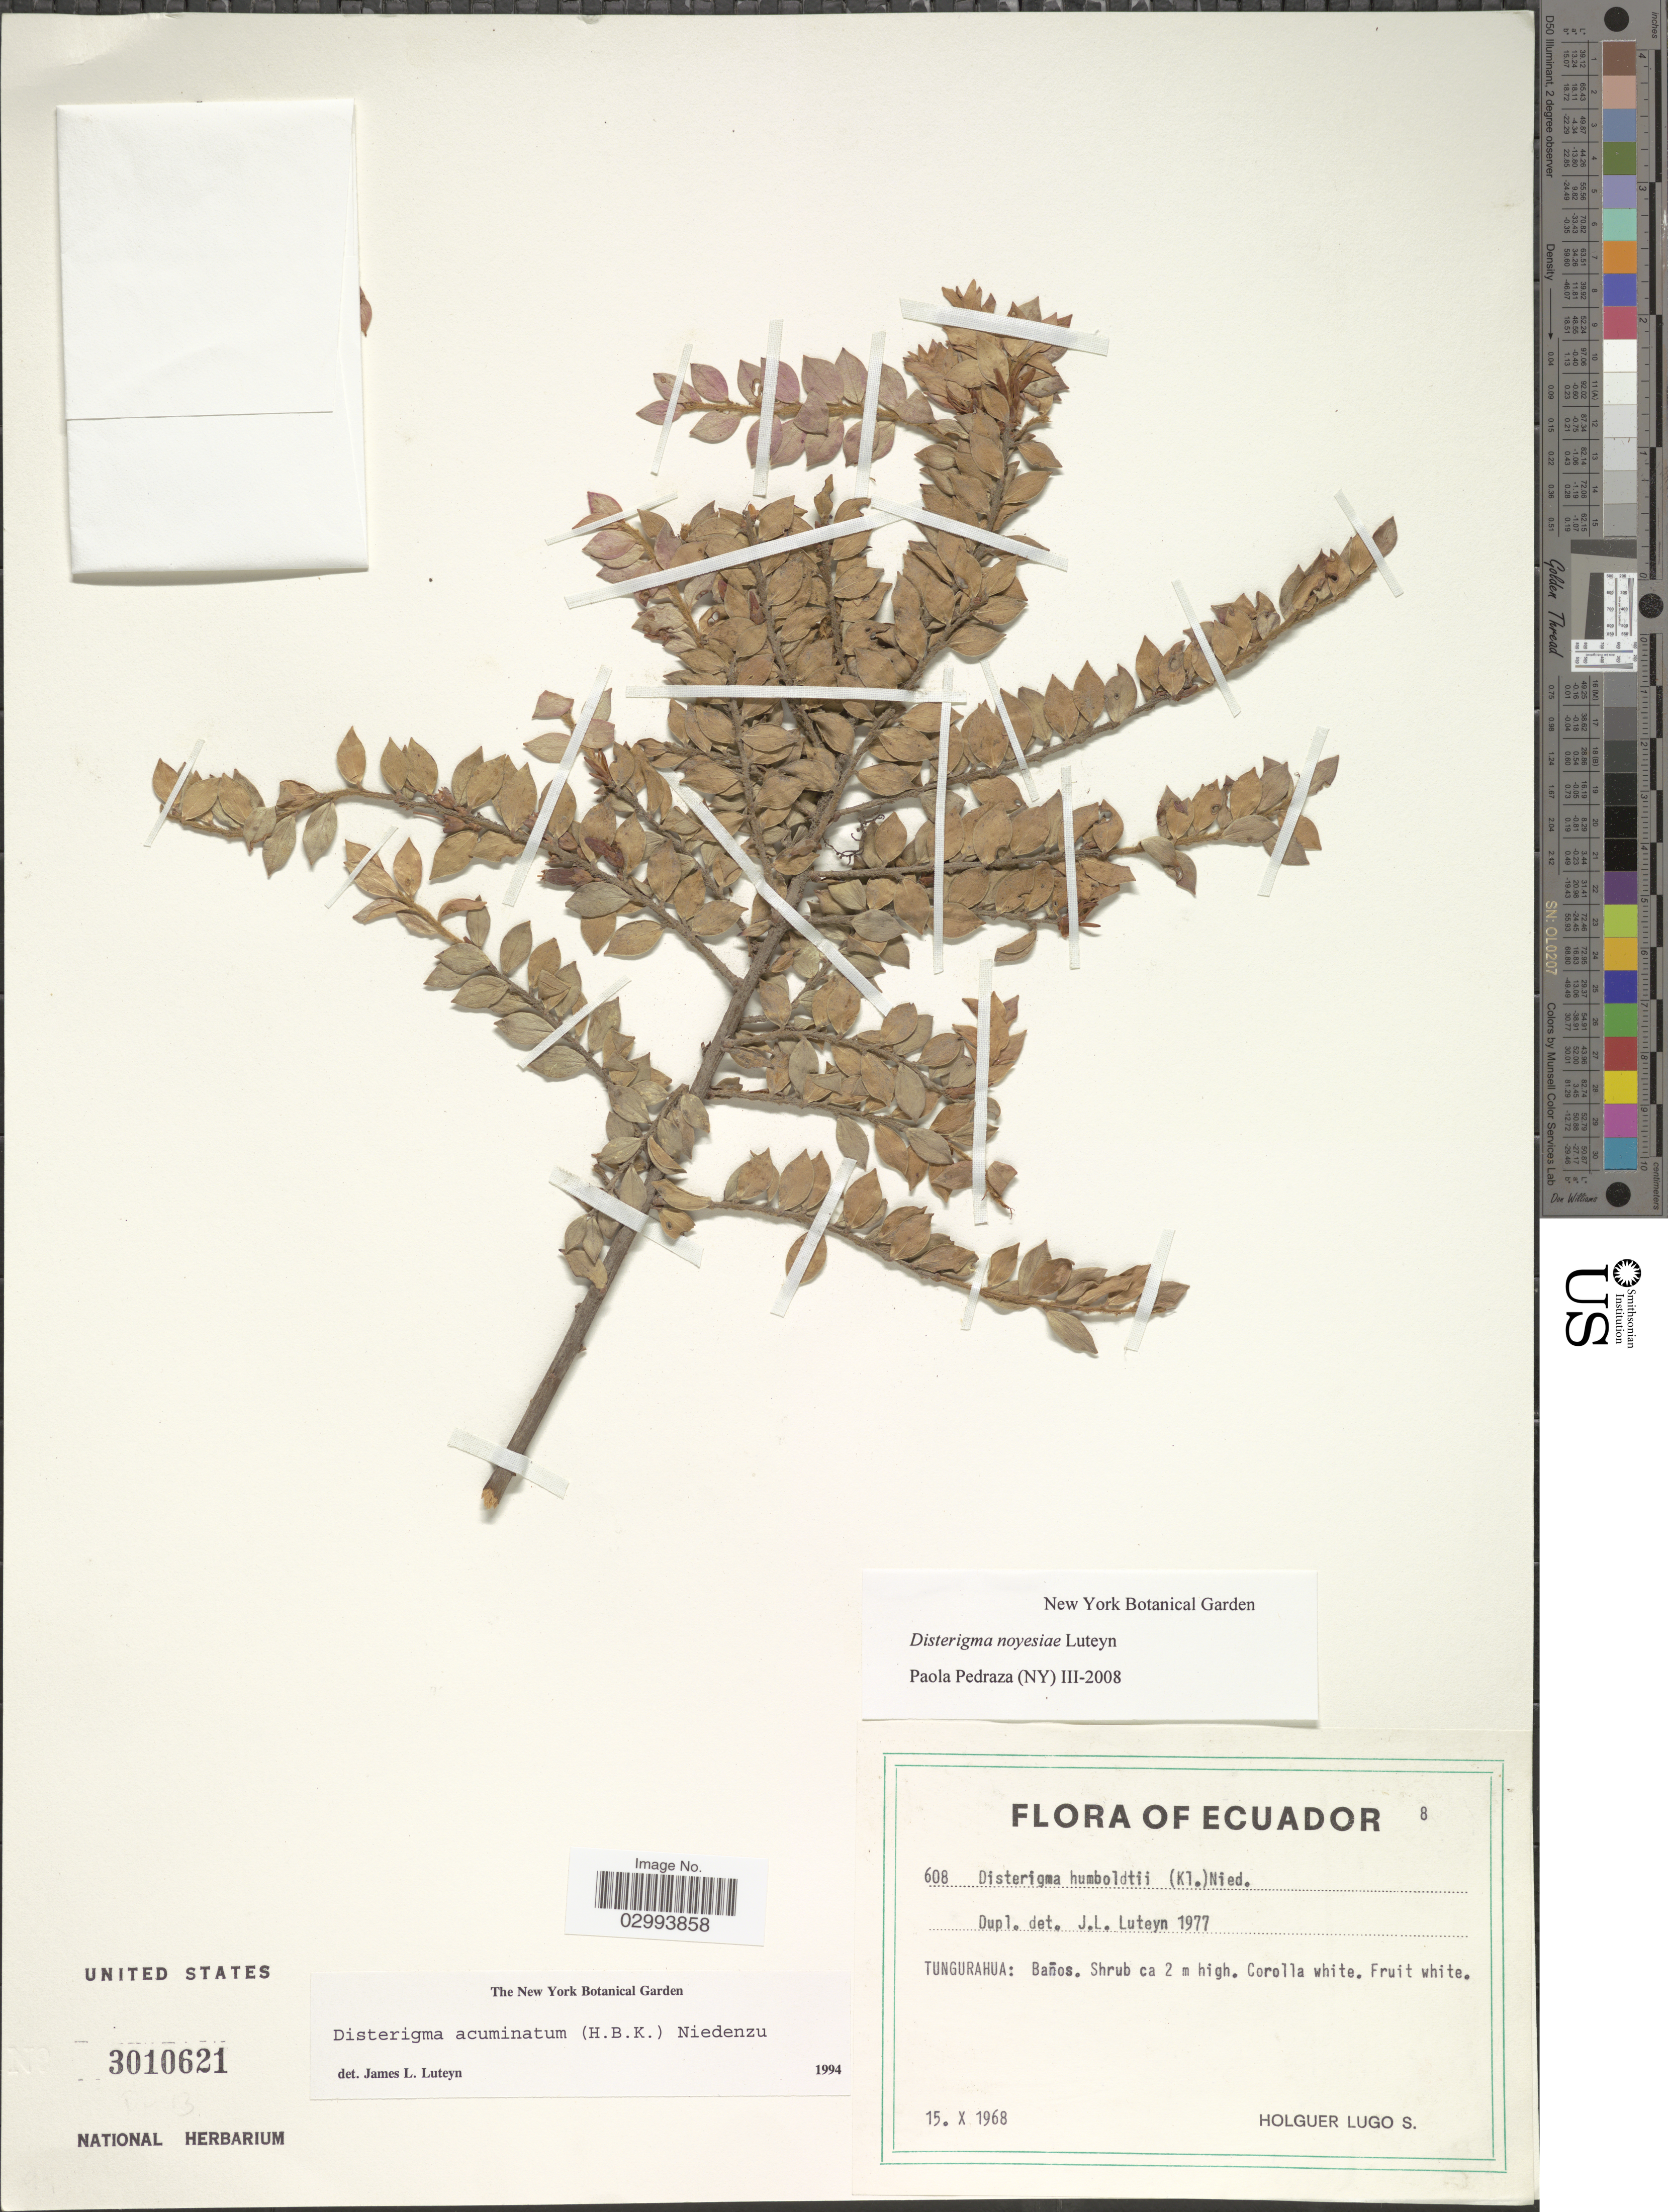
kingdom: Plantae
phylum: Tracheophyta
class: Magnoliopsida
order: Ericales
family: Ericaceae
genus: Disterigma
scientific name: Disterigma noyesiae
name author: Luteyn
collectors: H. Lugo S.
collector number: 608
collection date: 1968-10-15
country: Ecuador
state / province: Tungurahua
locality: Baños.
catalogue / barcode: US 3010621